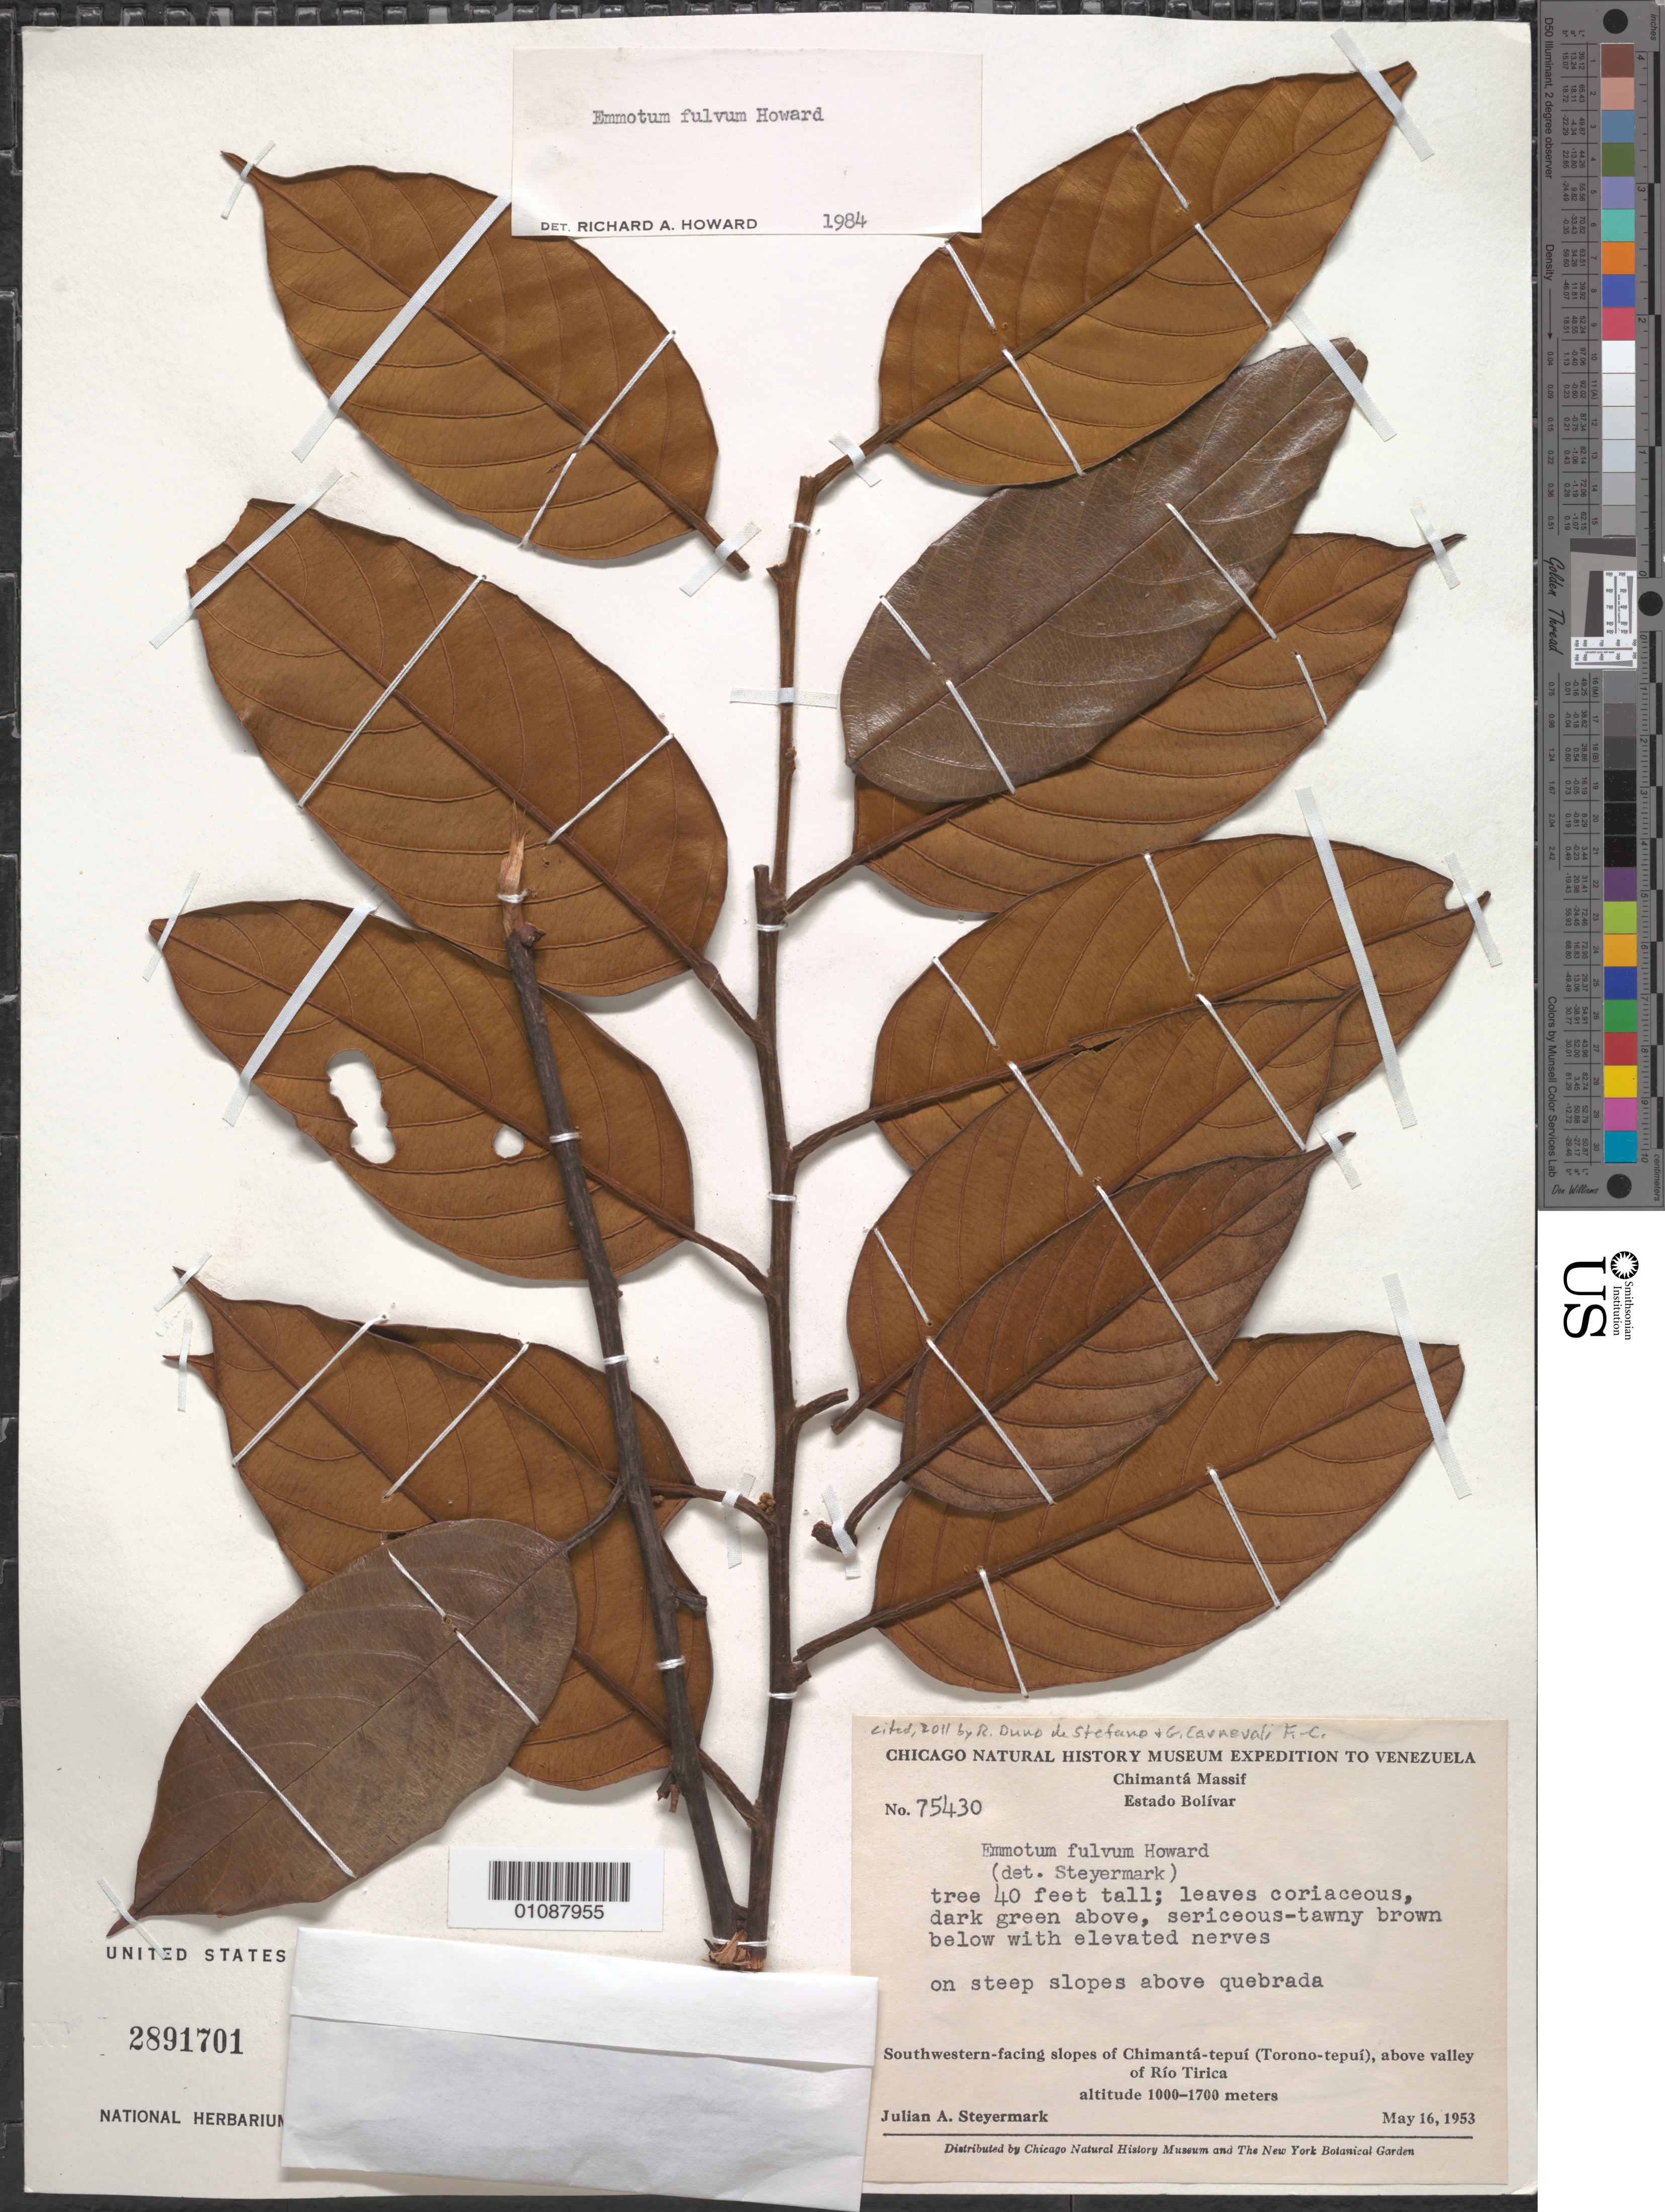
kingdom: Plantae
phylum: Tracheophyta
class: Magnoliopsida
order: Metteniusales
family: Metteniusaceae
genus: Emmotum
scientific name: Emmotum fulvum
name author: R.A. Howard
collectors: J. Steyermark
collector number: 75430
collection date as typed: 16-May-53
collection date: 1953-05-16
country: Venezuela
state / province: Bolívar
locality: Chimantá-tepuí (Torono-tepuí), above valley of Río Tirica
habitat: SW-facing slopes, steep slopes above quebrada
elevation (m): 1000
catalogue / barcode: US 2891701